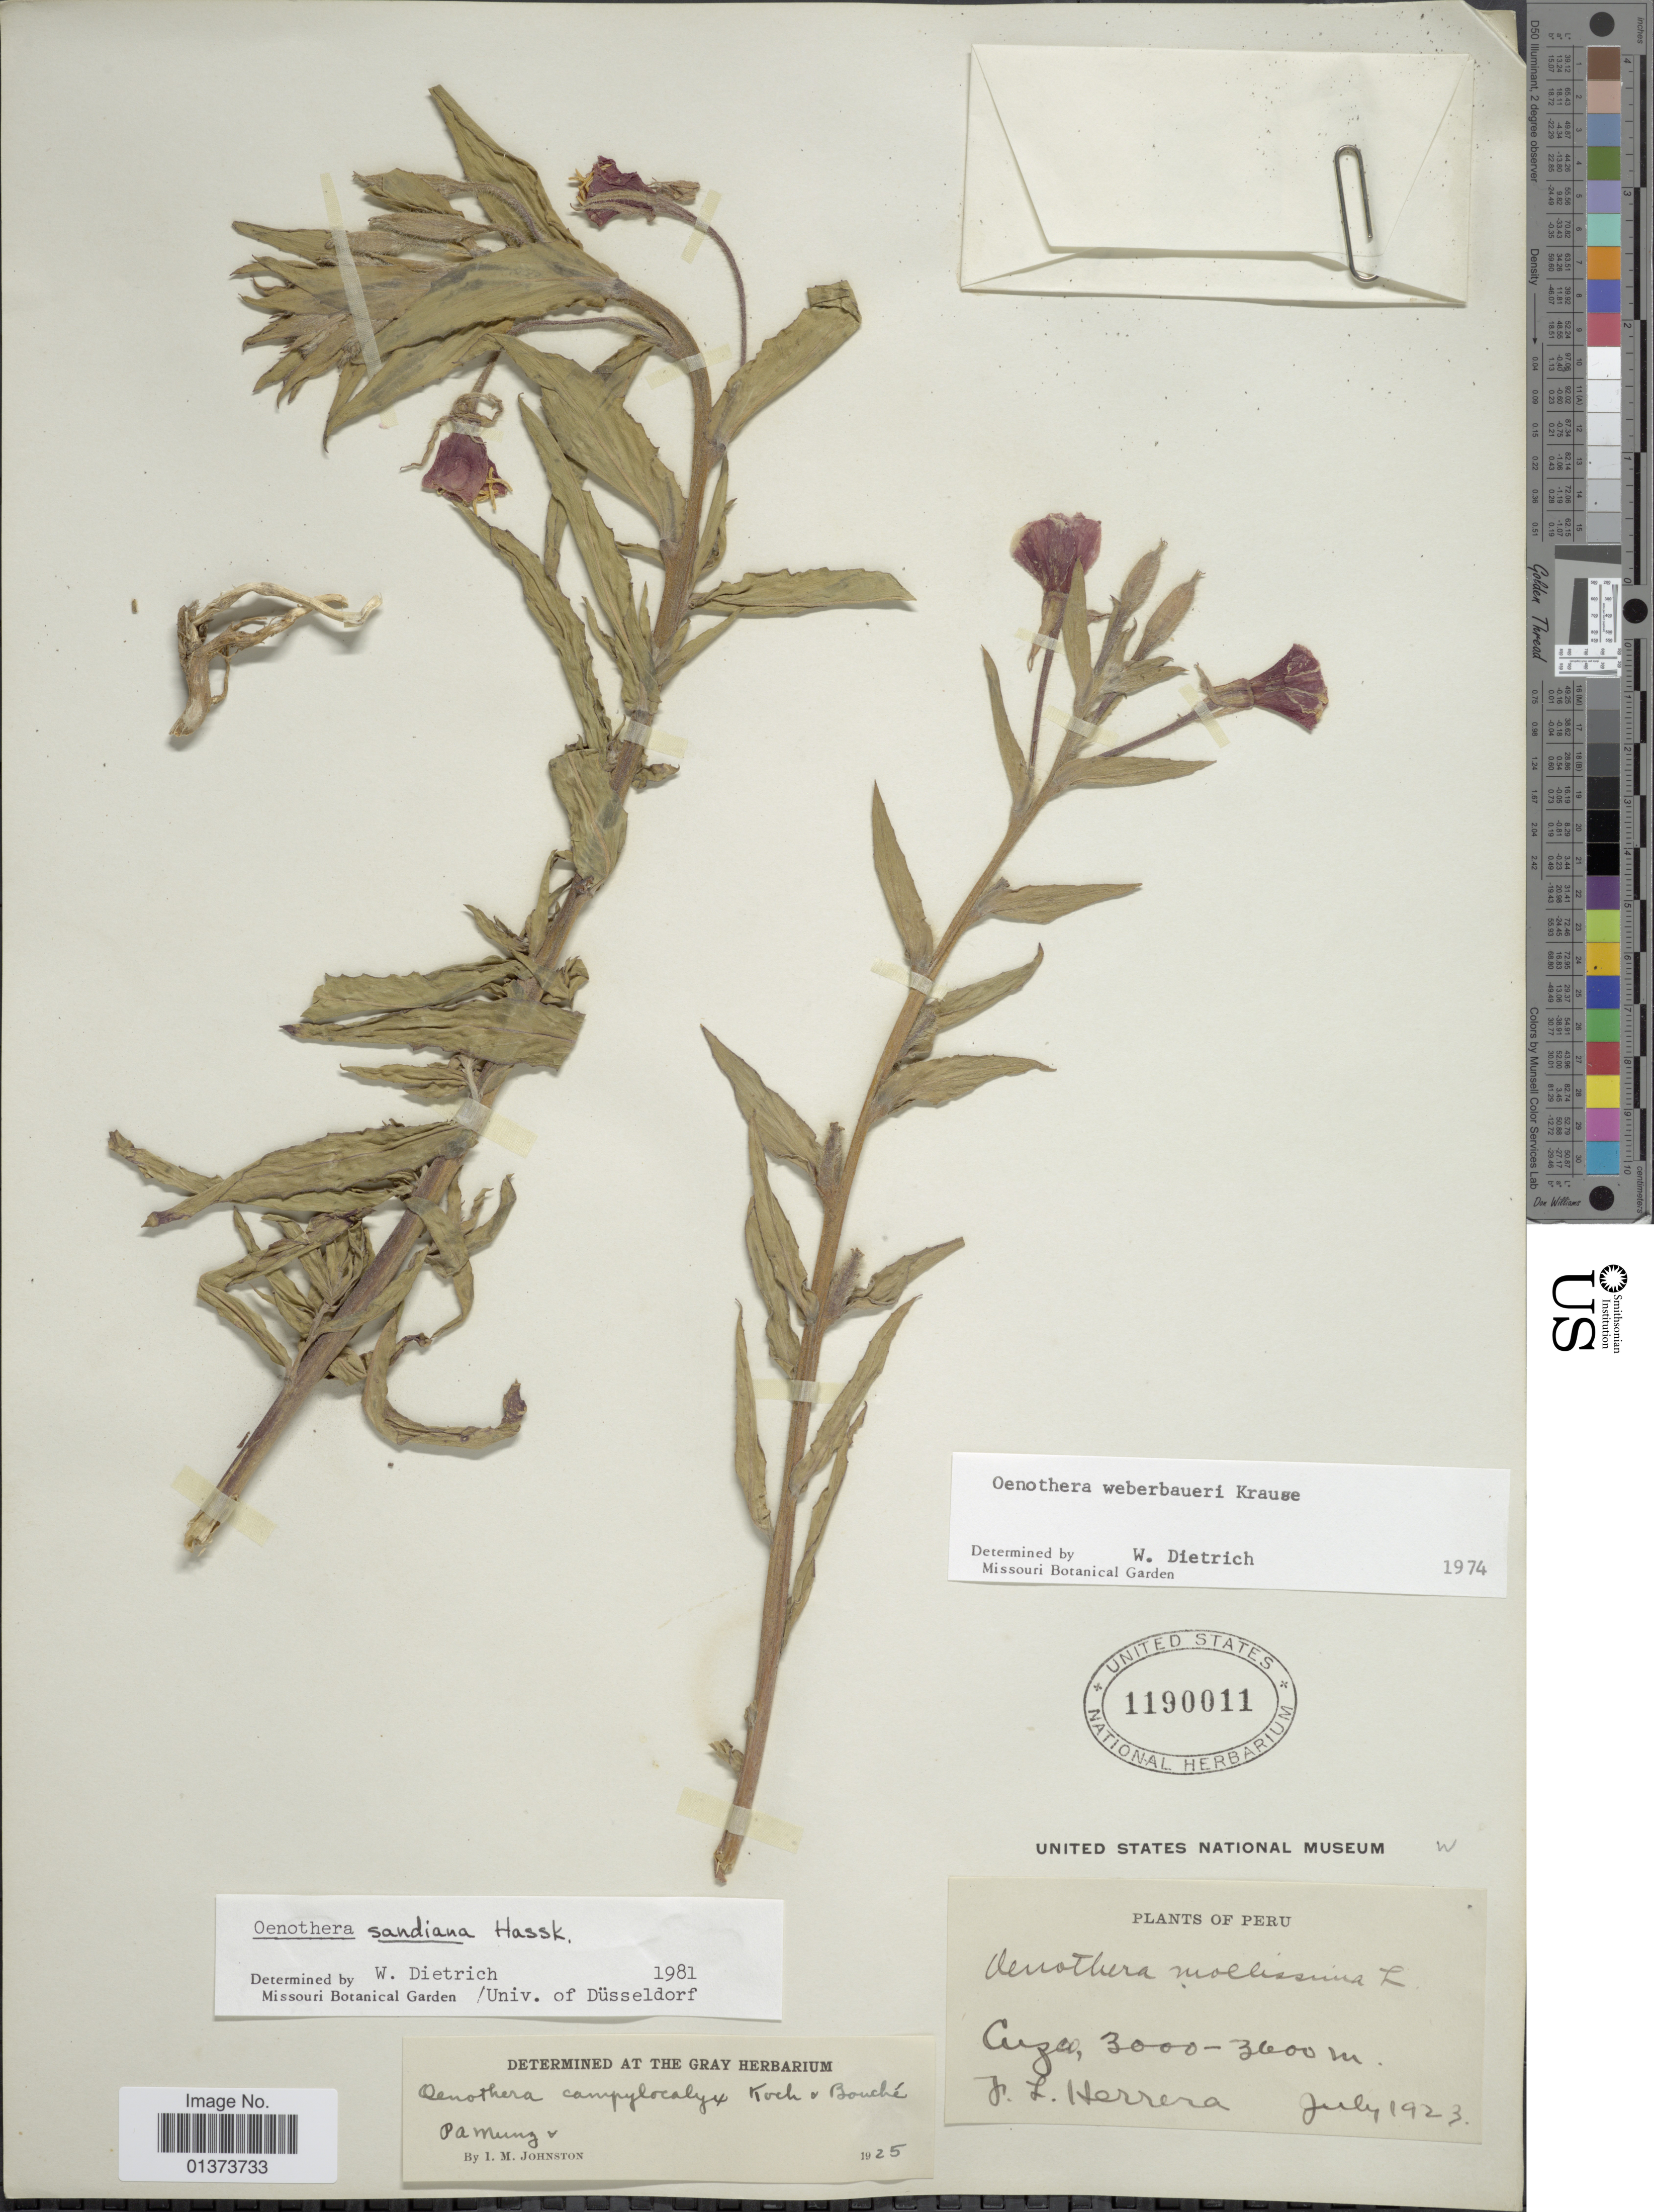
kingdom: Plantae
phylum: Tracheophyta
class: Magnoliopsida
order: Myrtales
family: Onagraceae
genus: Oenothera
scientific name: Oenothera sandiana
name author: Hassk.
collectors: J. L. Herrera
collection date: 1923-07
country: Peru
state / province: Cusco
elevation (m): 3000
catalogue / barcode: US 1190011